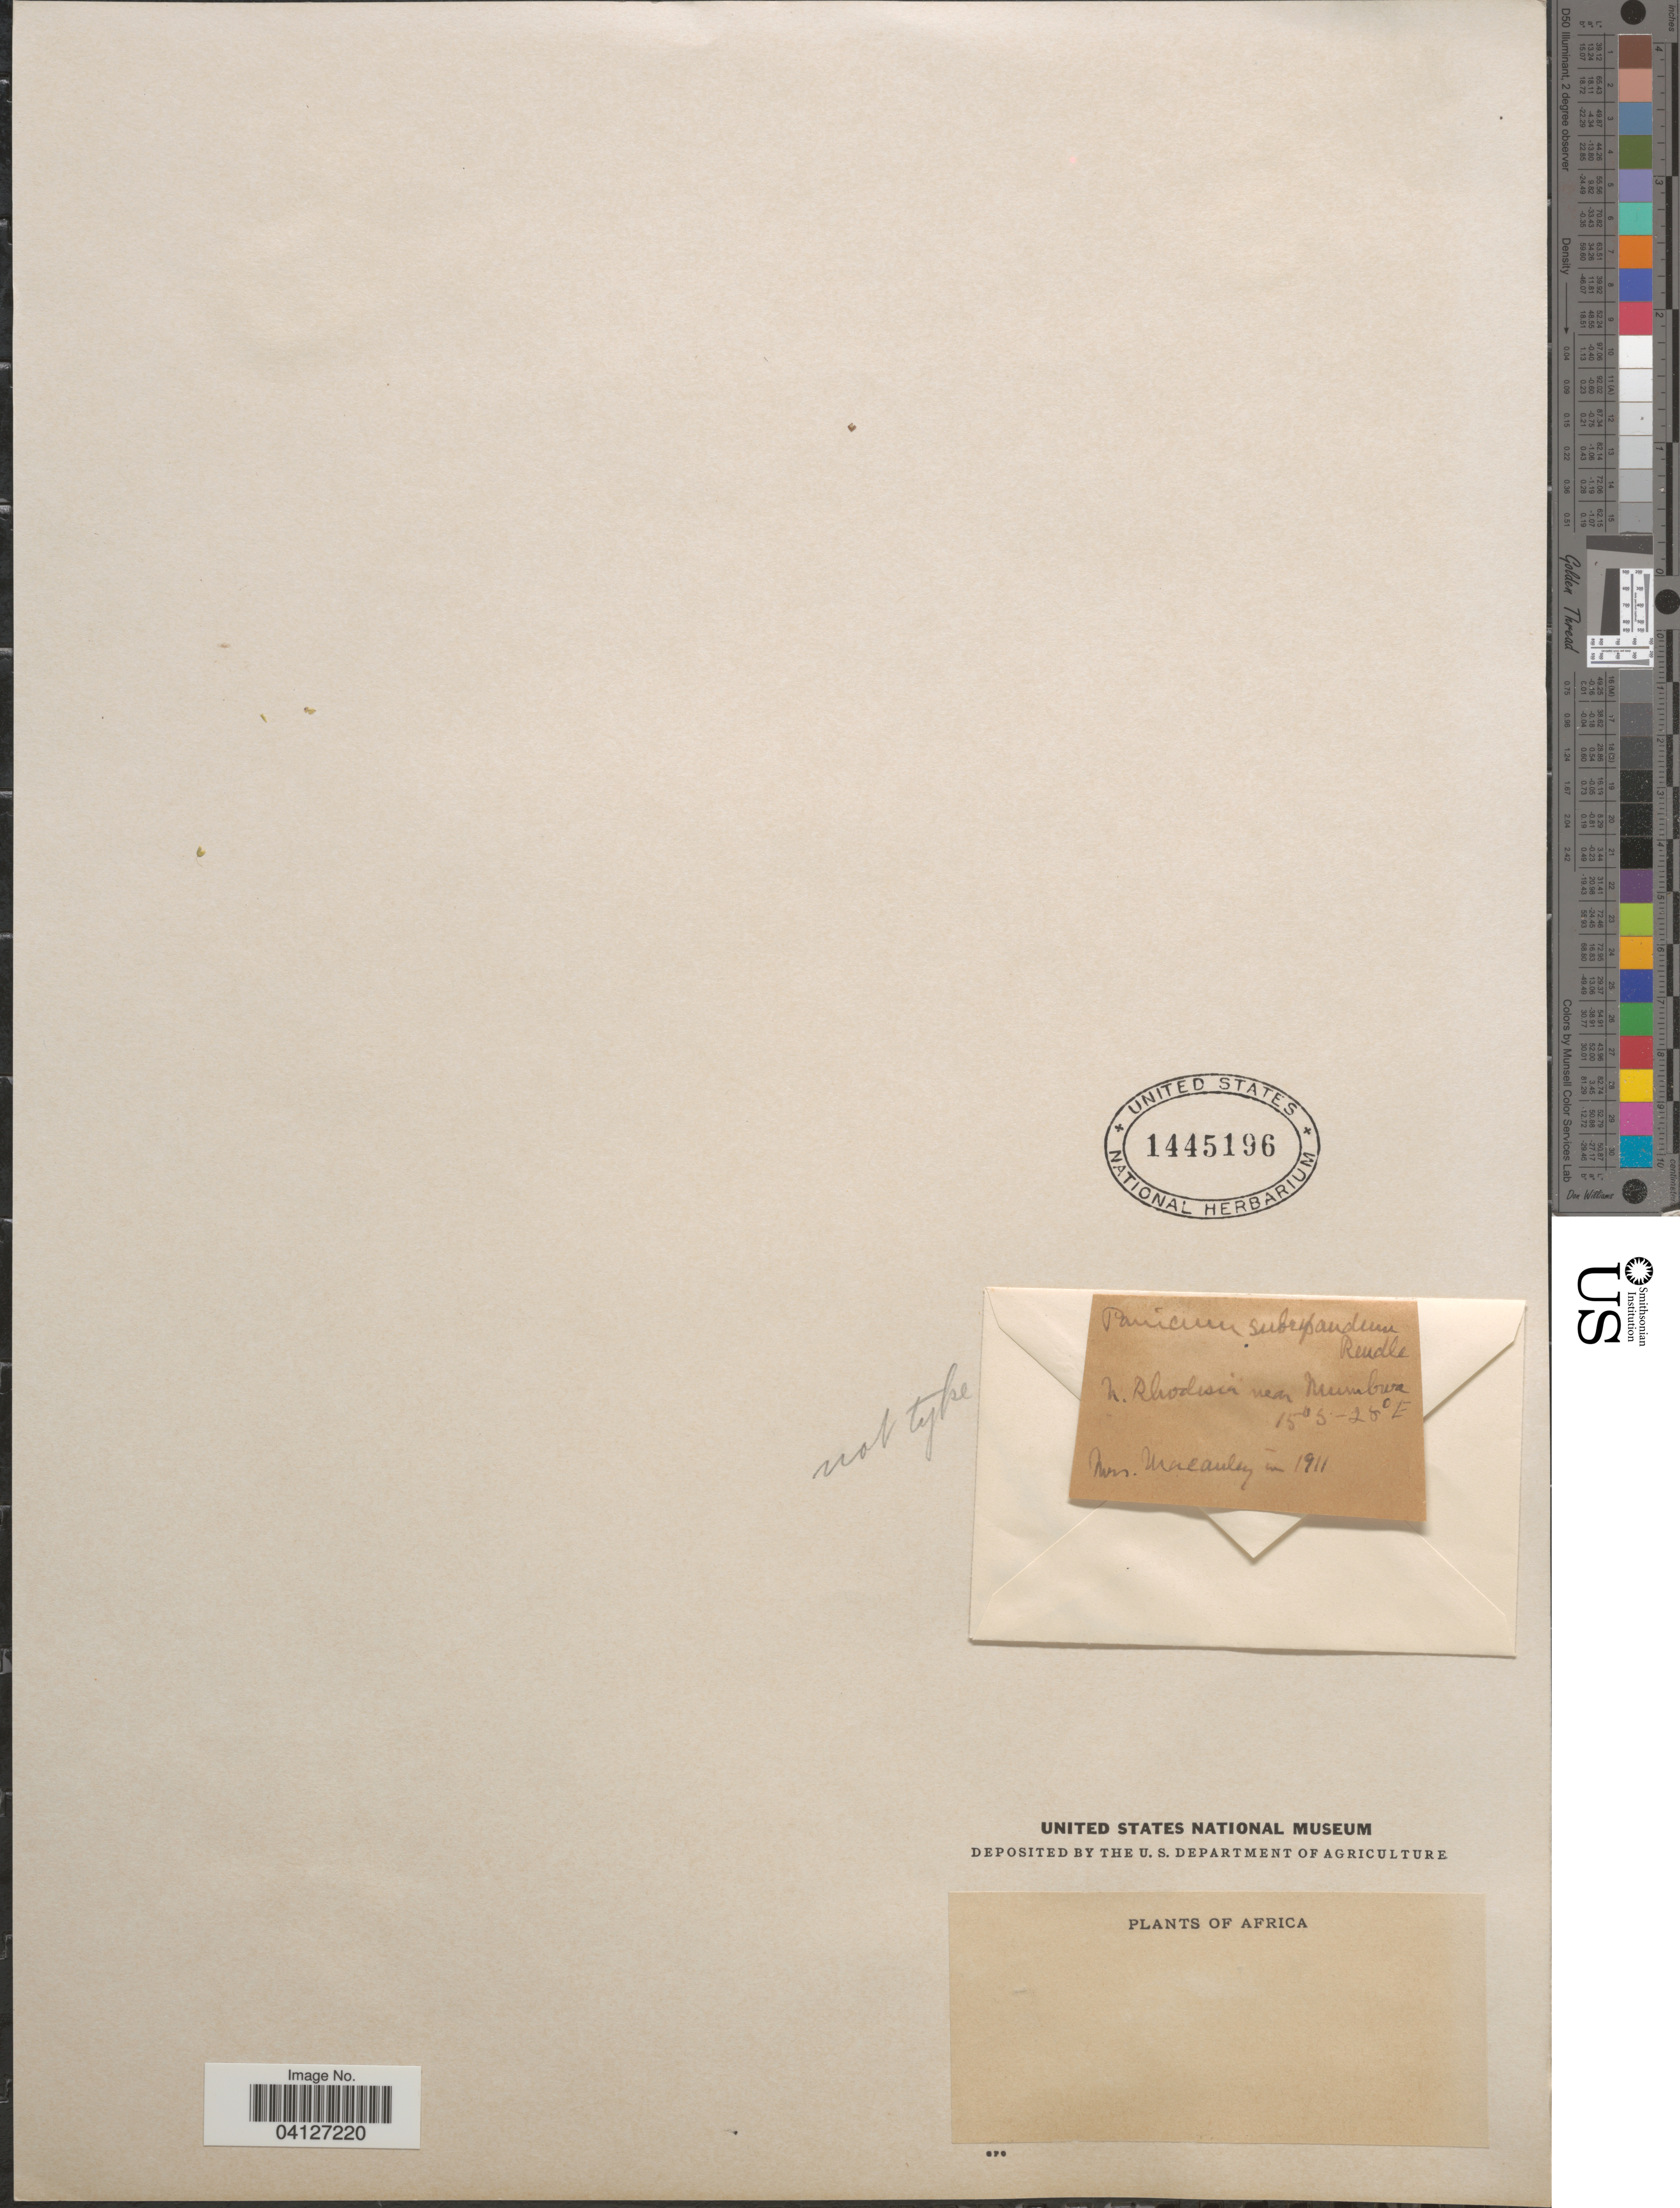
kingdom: Plantae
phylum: Tracheophyta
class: Liliopsida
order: Poales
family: Poaceae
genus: Panicum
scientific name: Panicum subrepandum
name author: Rendle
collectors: Macauley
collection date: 1911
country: Zambia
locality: N. Rhodesia. near Mumbwa.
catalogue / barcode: US 1445196